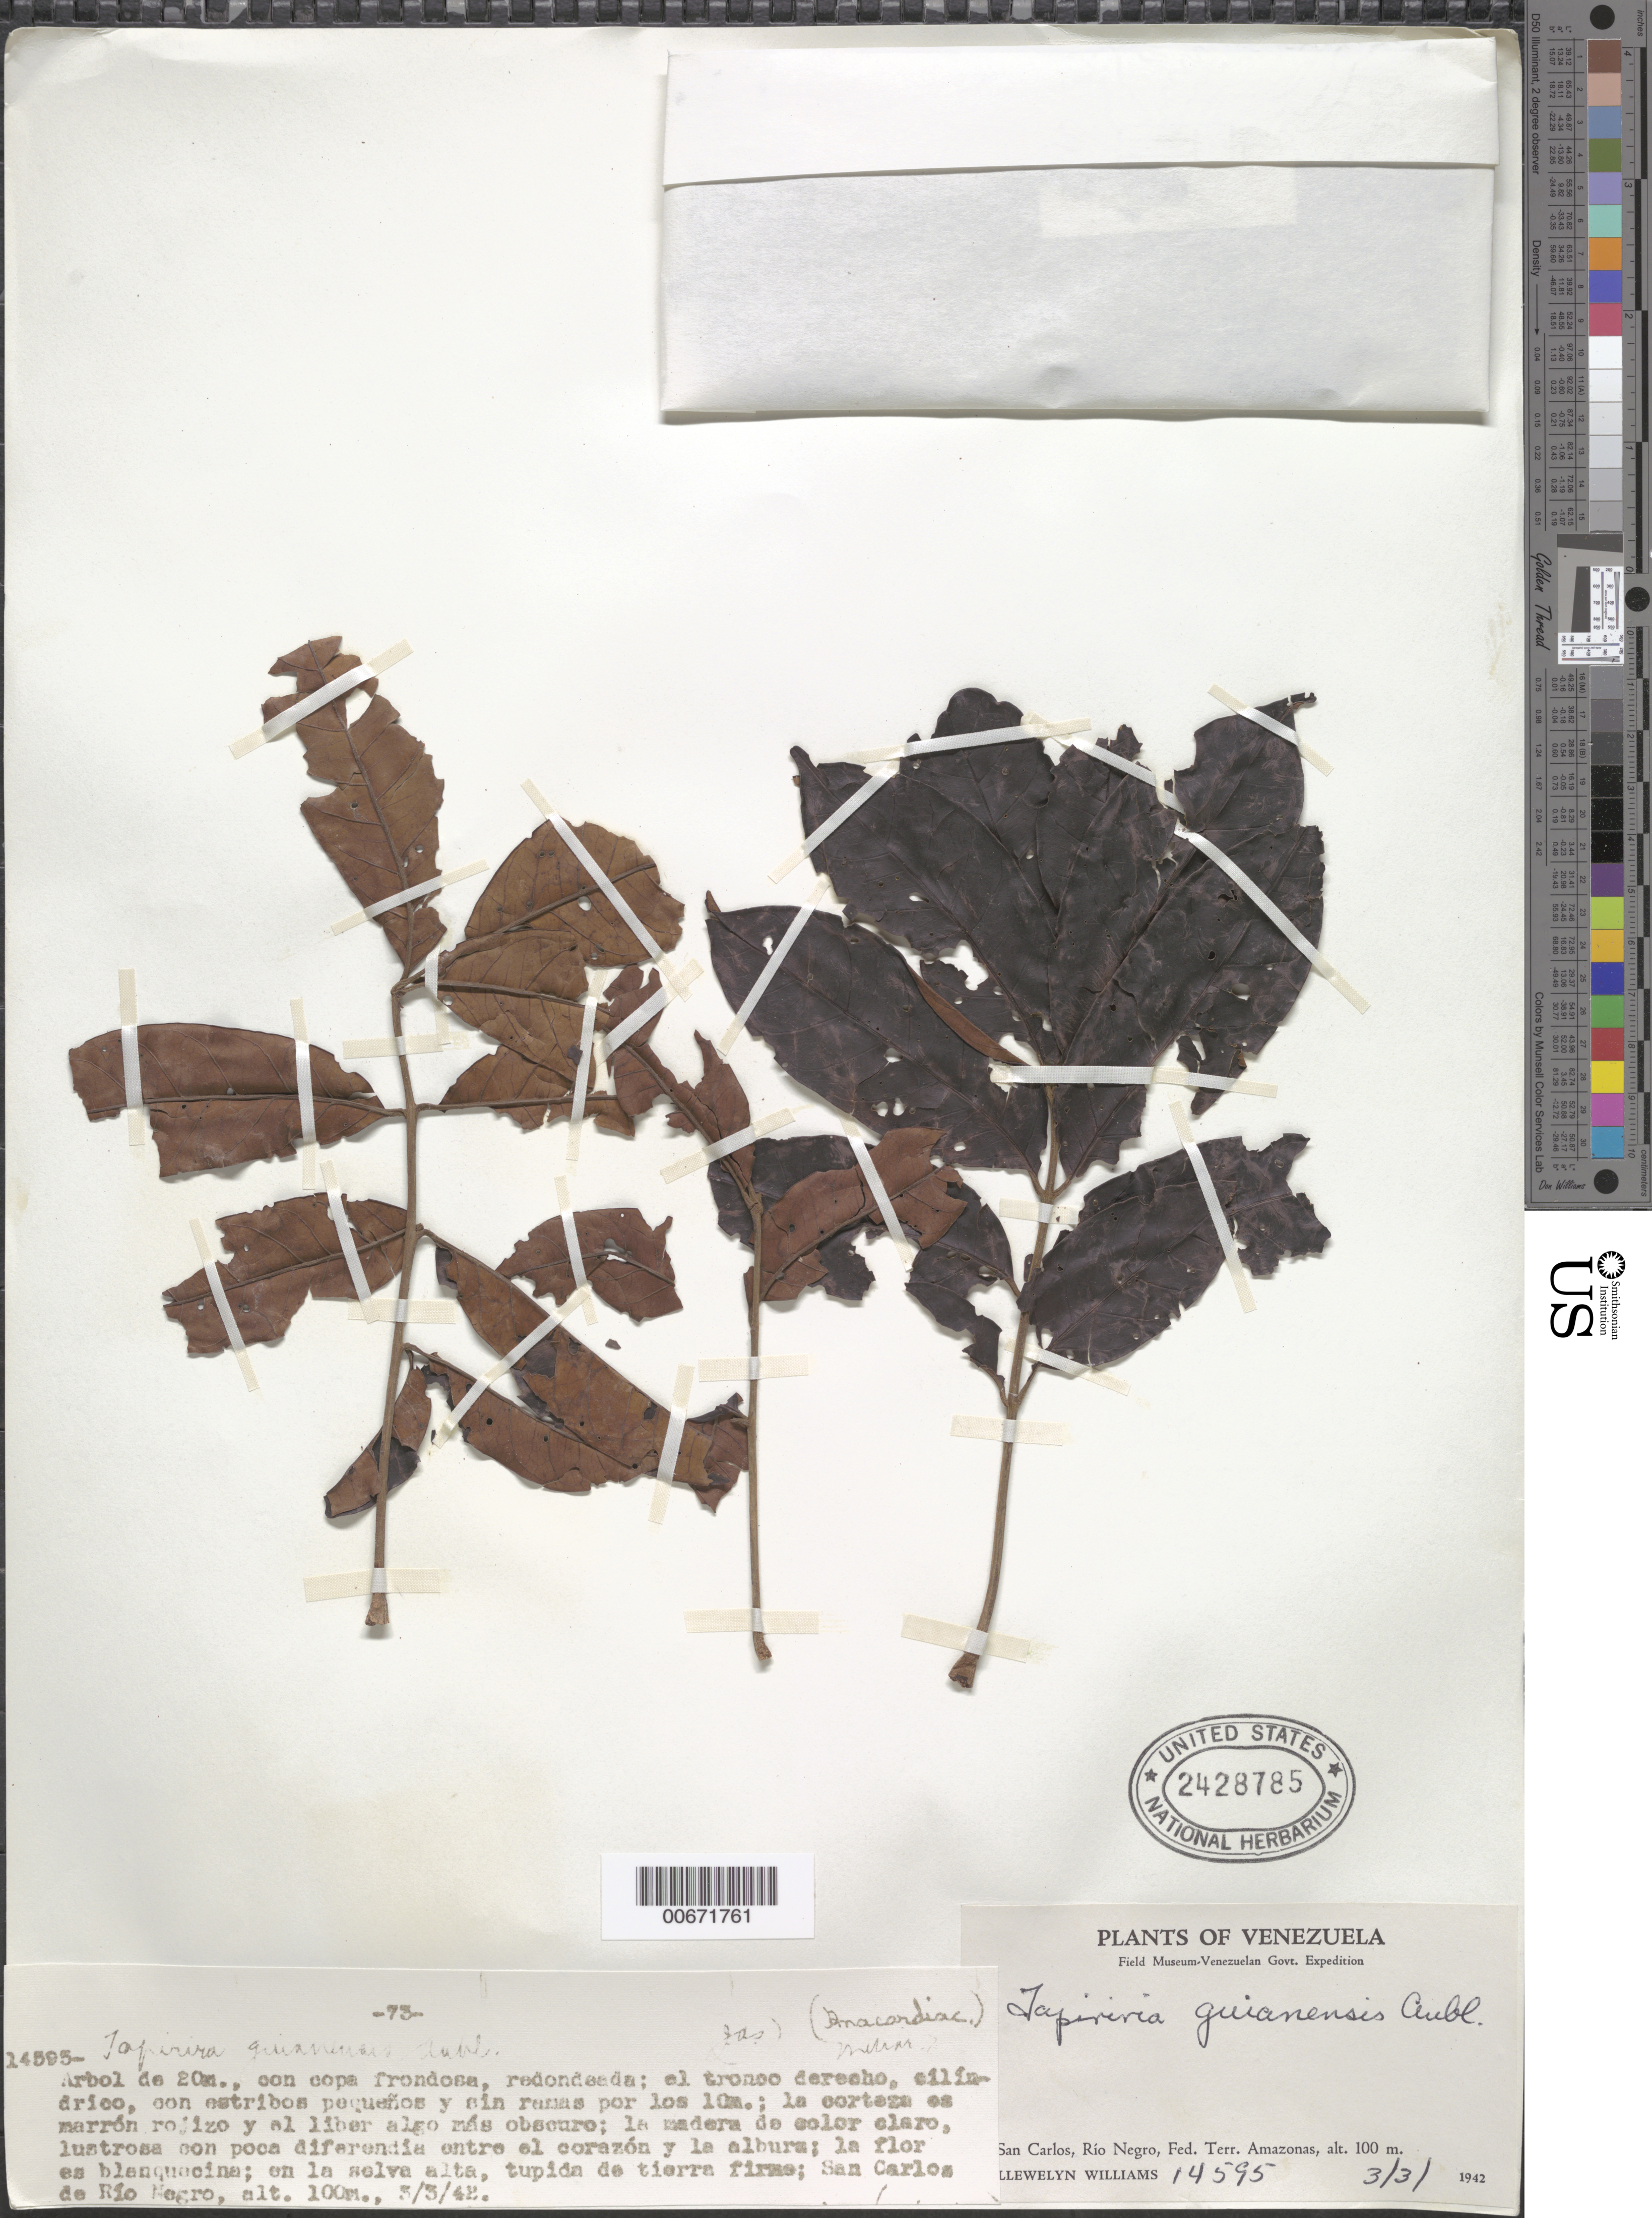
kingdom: Plantae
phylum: Tracheophyta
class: Magnoliopsida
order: Sapindales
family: Anacardiaceae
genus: Tapirira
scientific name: Tapirira guianensis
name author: Aubl.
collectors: Ll. Williams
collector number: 14595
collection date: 1942-03-03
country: Venezuela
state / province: Amazonas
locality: San Carlos, Río Negro, Fed. Terr. Amazonas.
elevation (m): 100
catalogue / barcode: US 2428785